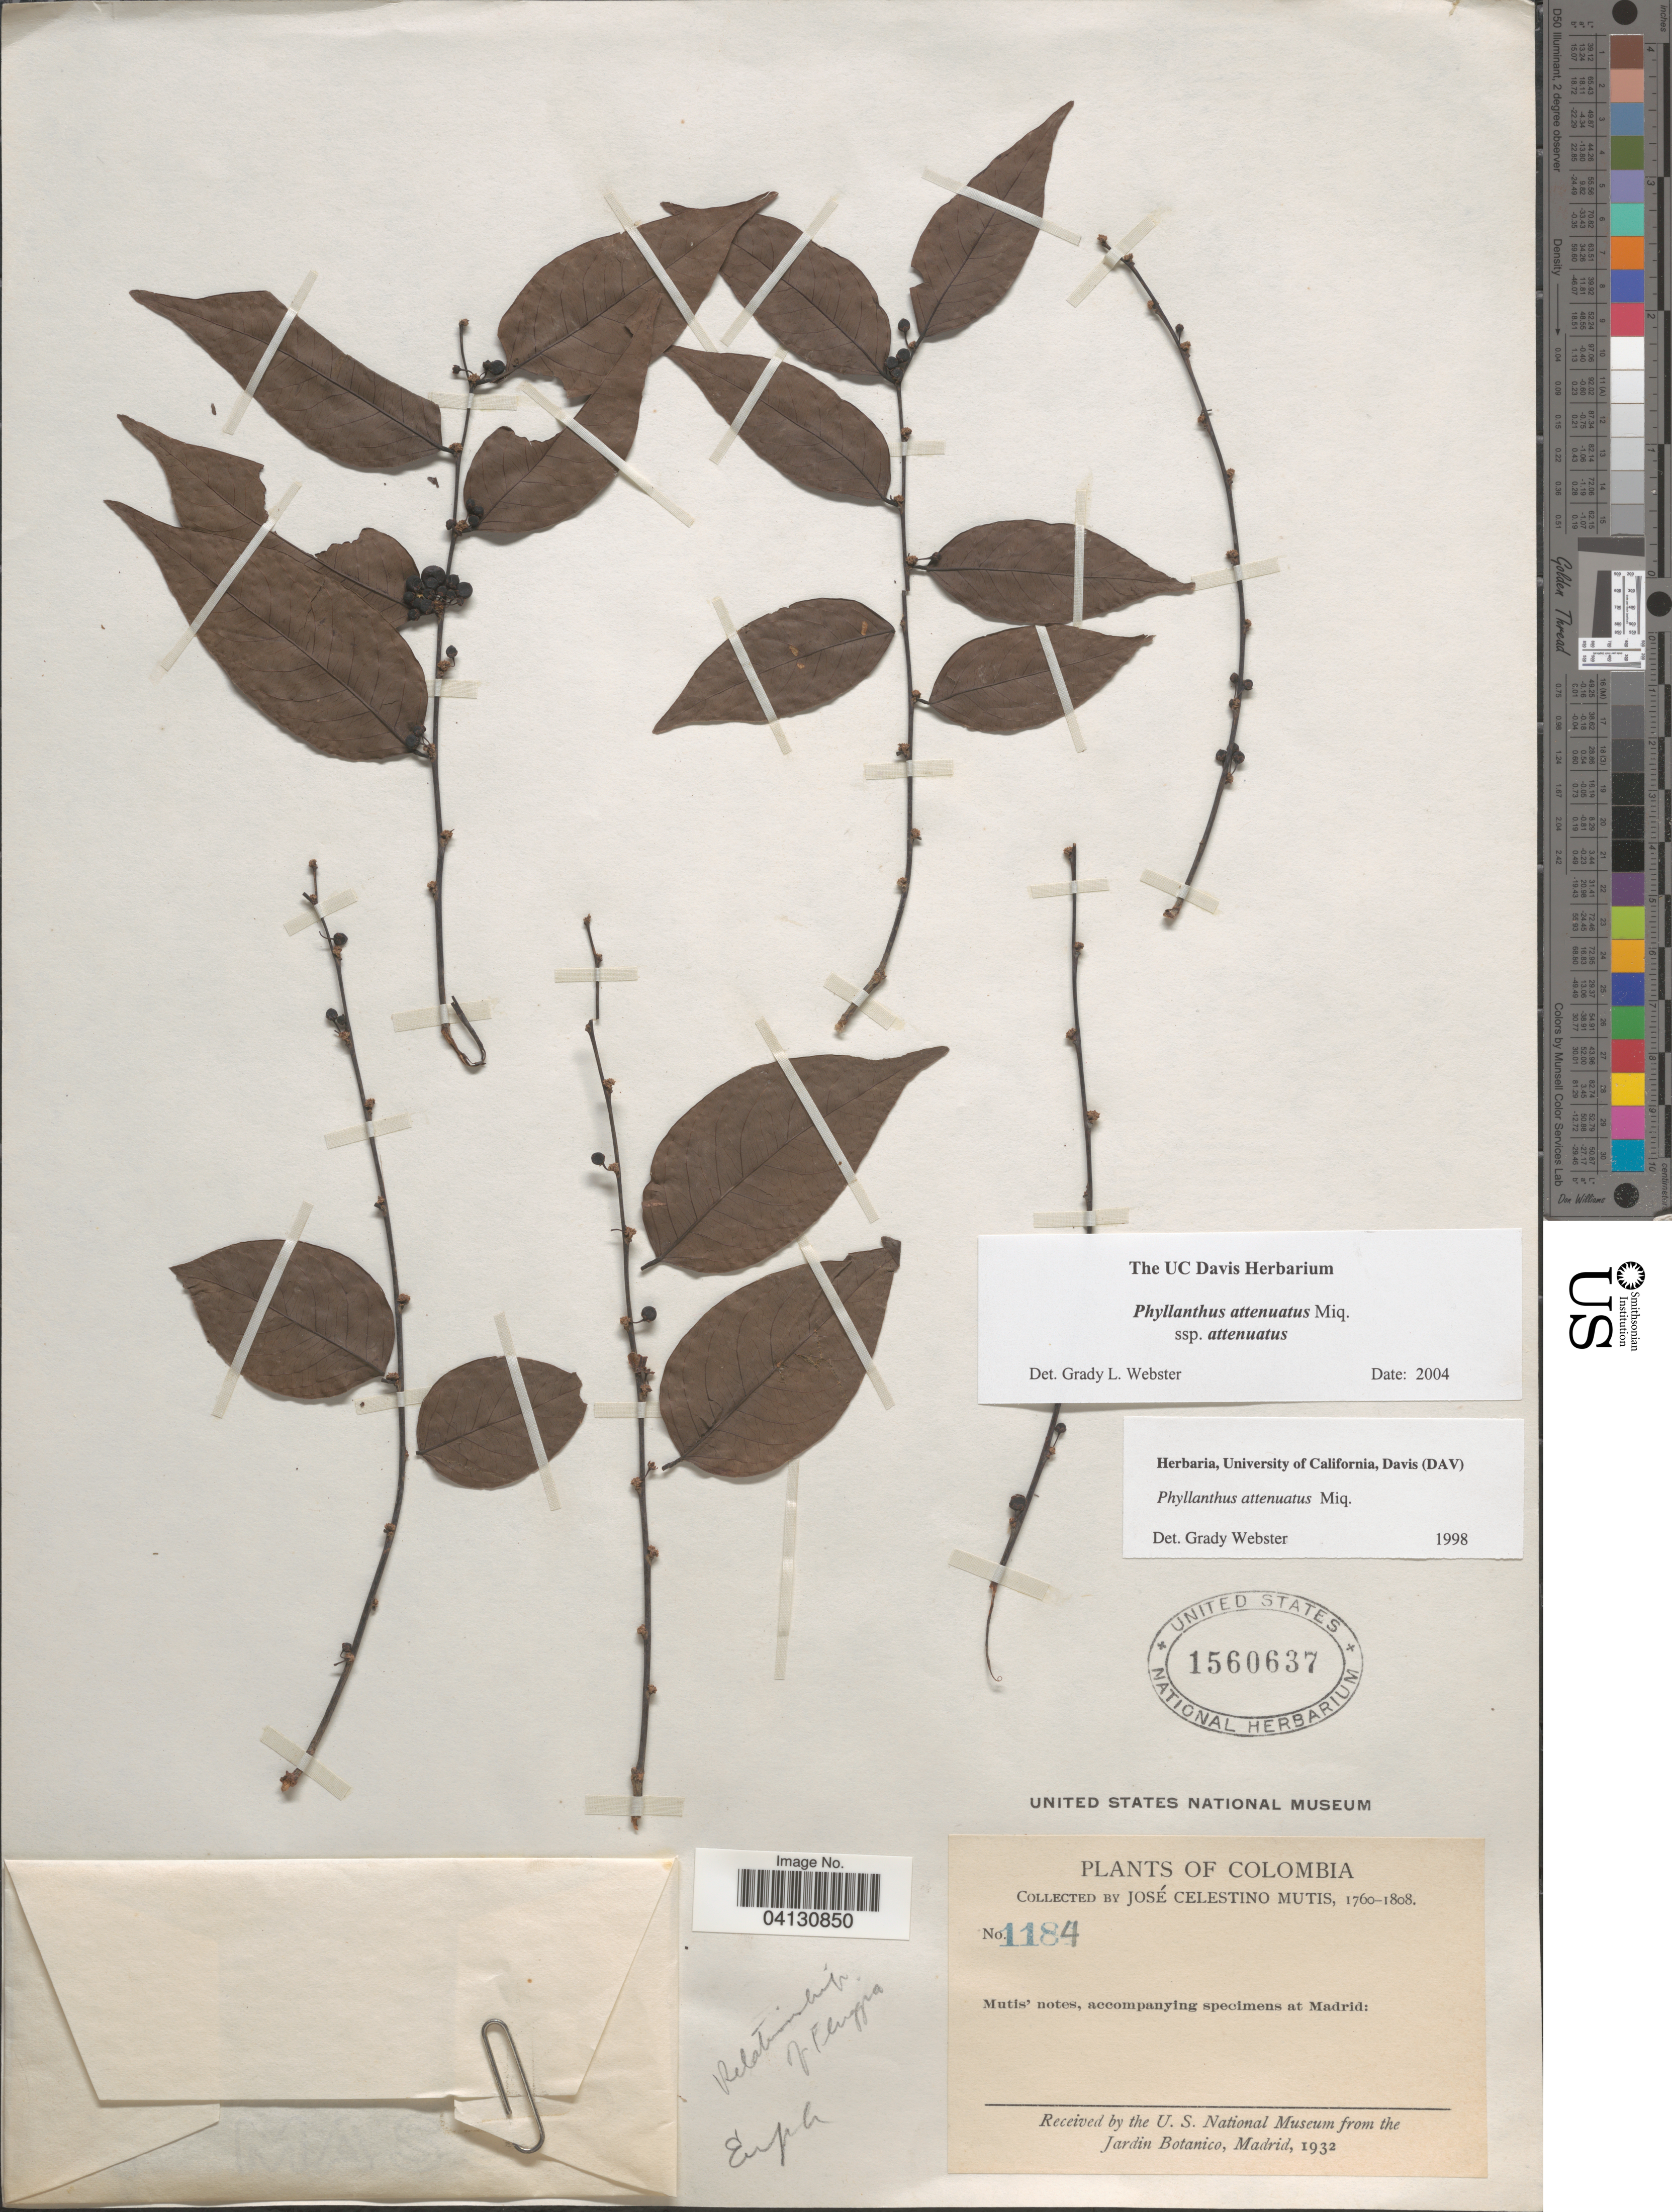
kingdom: Plantae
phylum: Tracheophyta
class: Magnoliopsida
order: Malpighiales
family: Phyllanthaceae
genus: Phyllanthus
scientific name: Phyllanthus attenuatus subsp. attenuatus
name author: Miq.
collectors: J. C. B. Mutis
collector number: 1184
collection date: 1760/1808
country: Colombia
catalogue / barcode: US 1560637